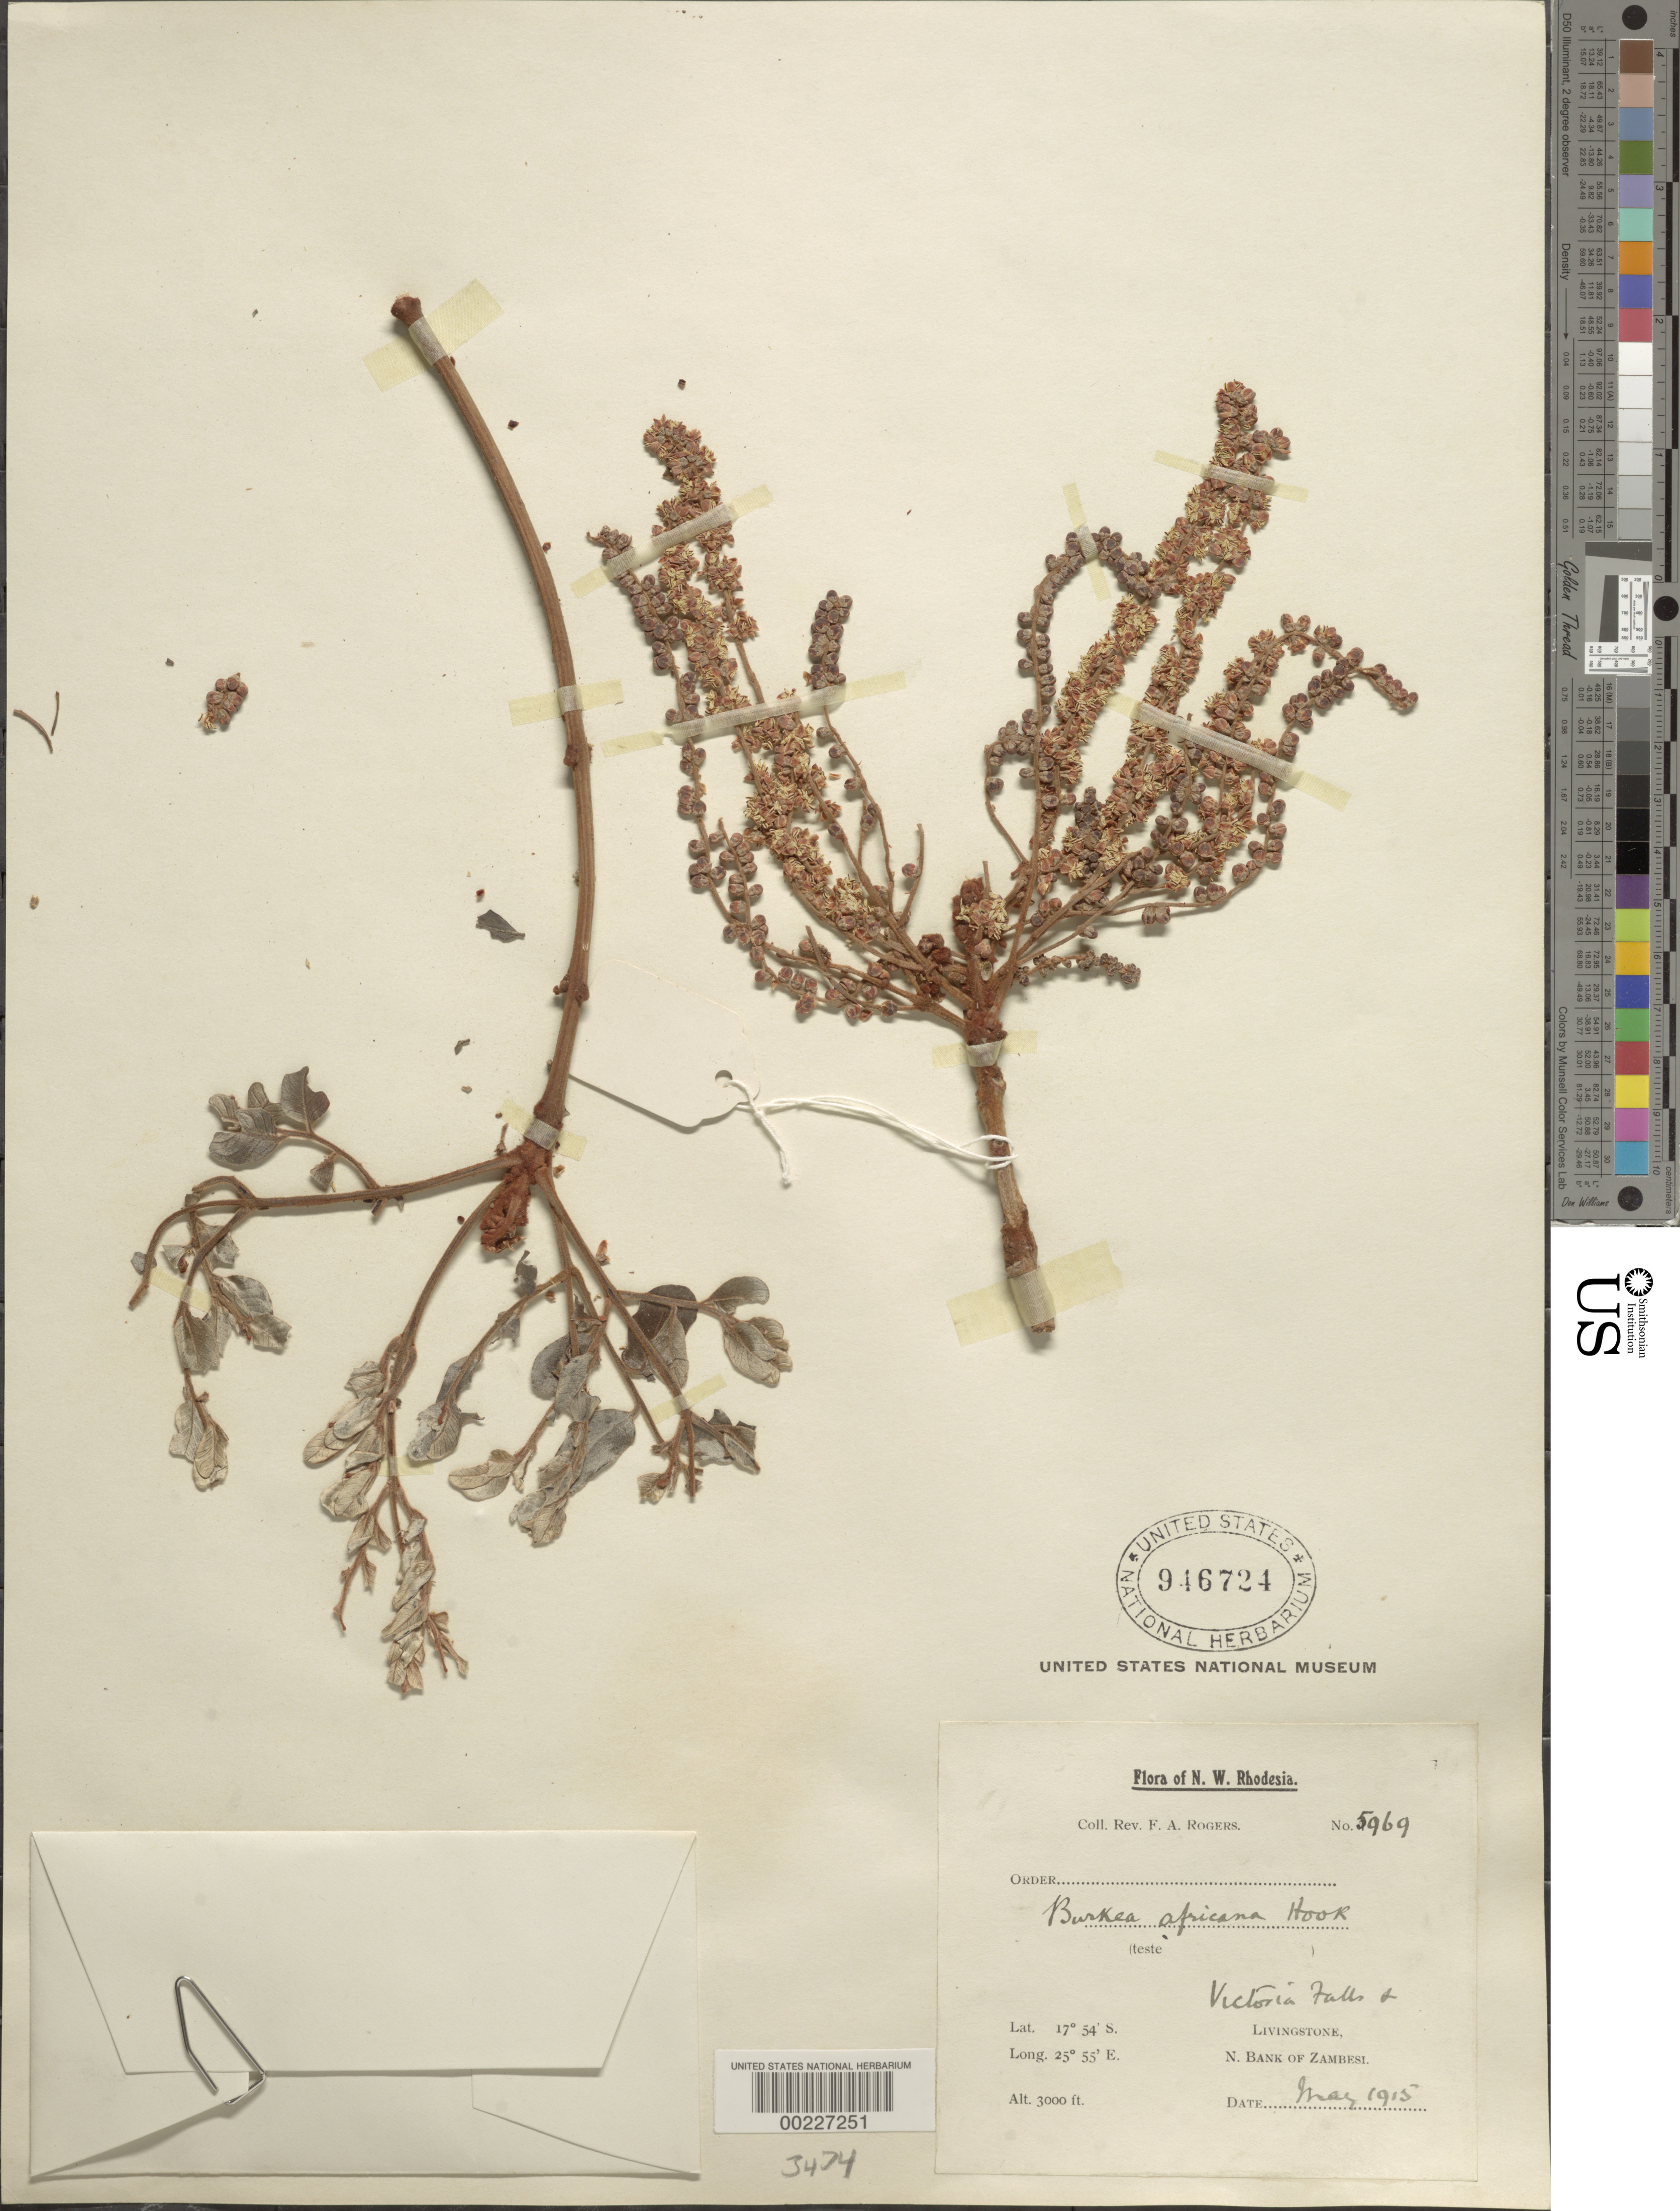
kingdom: Plantae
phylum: Tracheophyta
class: Magnoliopsida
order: Fabales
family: Fabaceae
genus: Burkea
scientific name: Burkea africana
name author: Hook.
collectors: F. A. Rogers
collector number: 5969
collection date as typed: May 1915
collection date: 1915-05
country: Zambia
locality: Victoria falls and livingstone, n bank of zambesi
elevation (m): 914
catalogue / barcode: US 946724